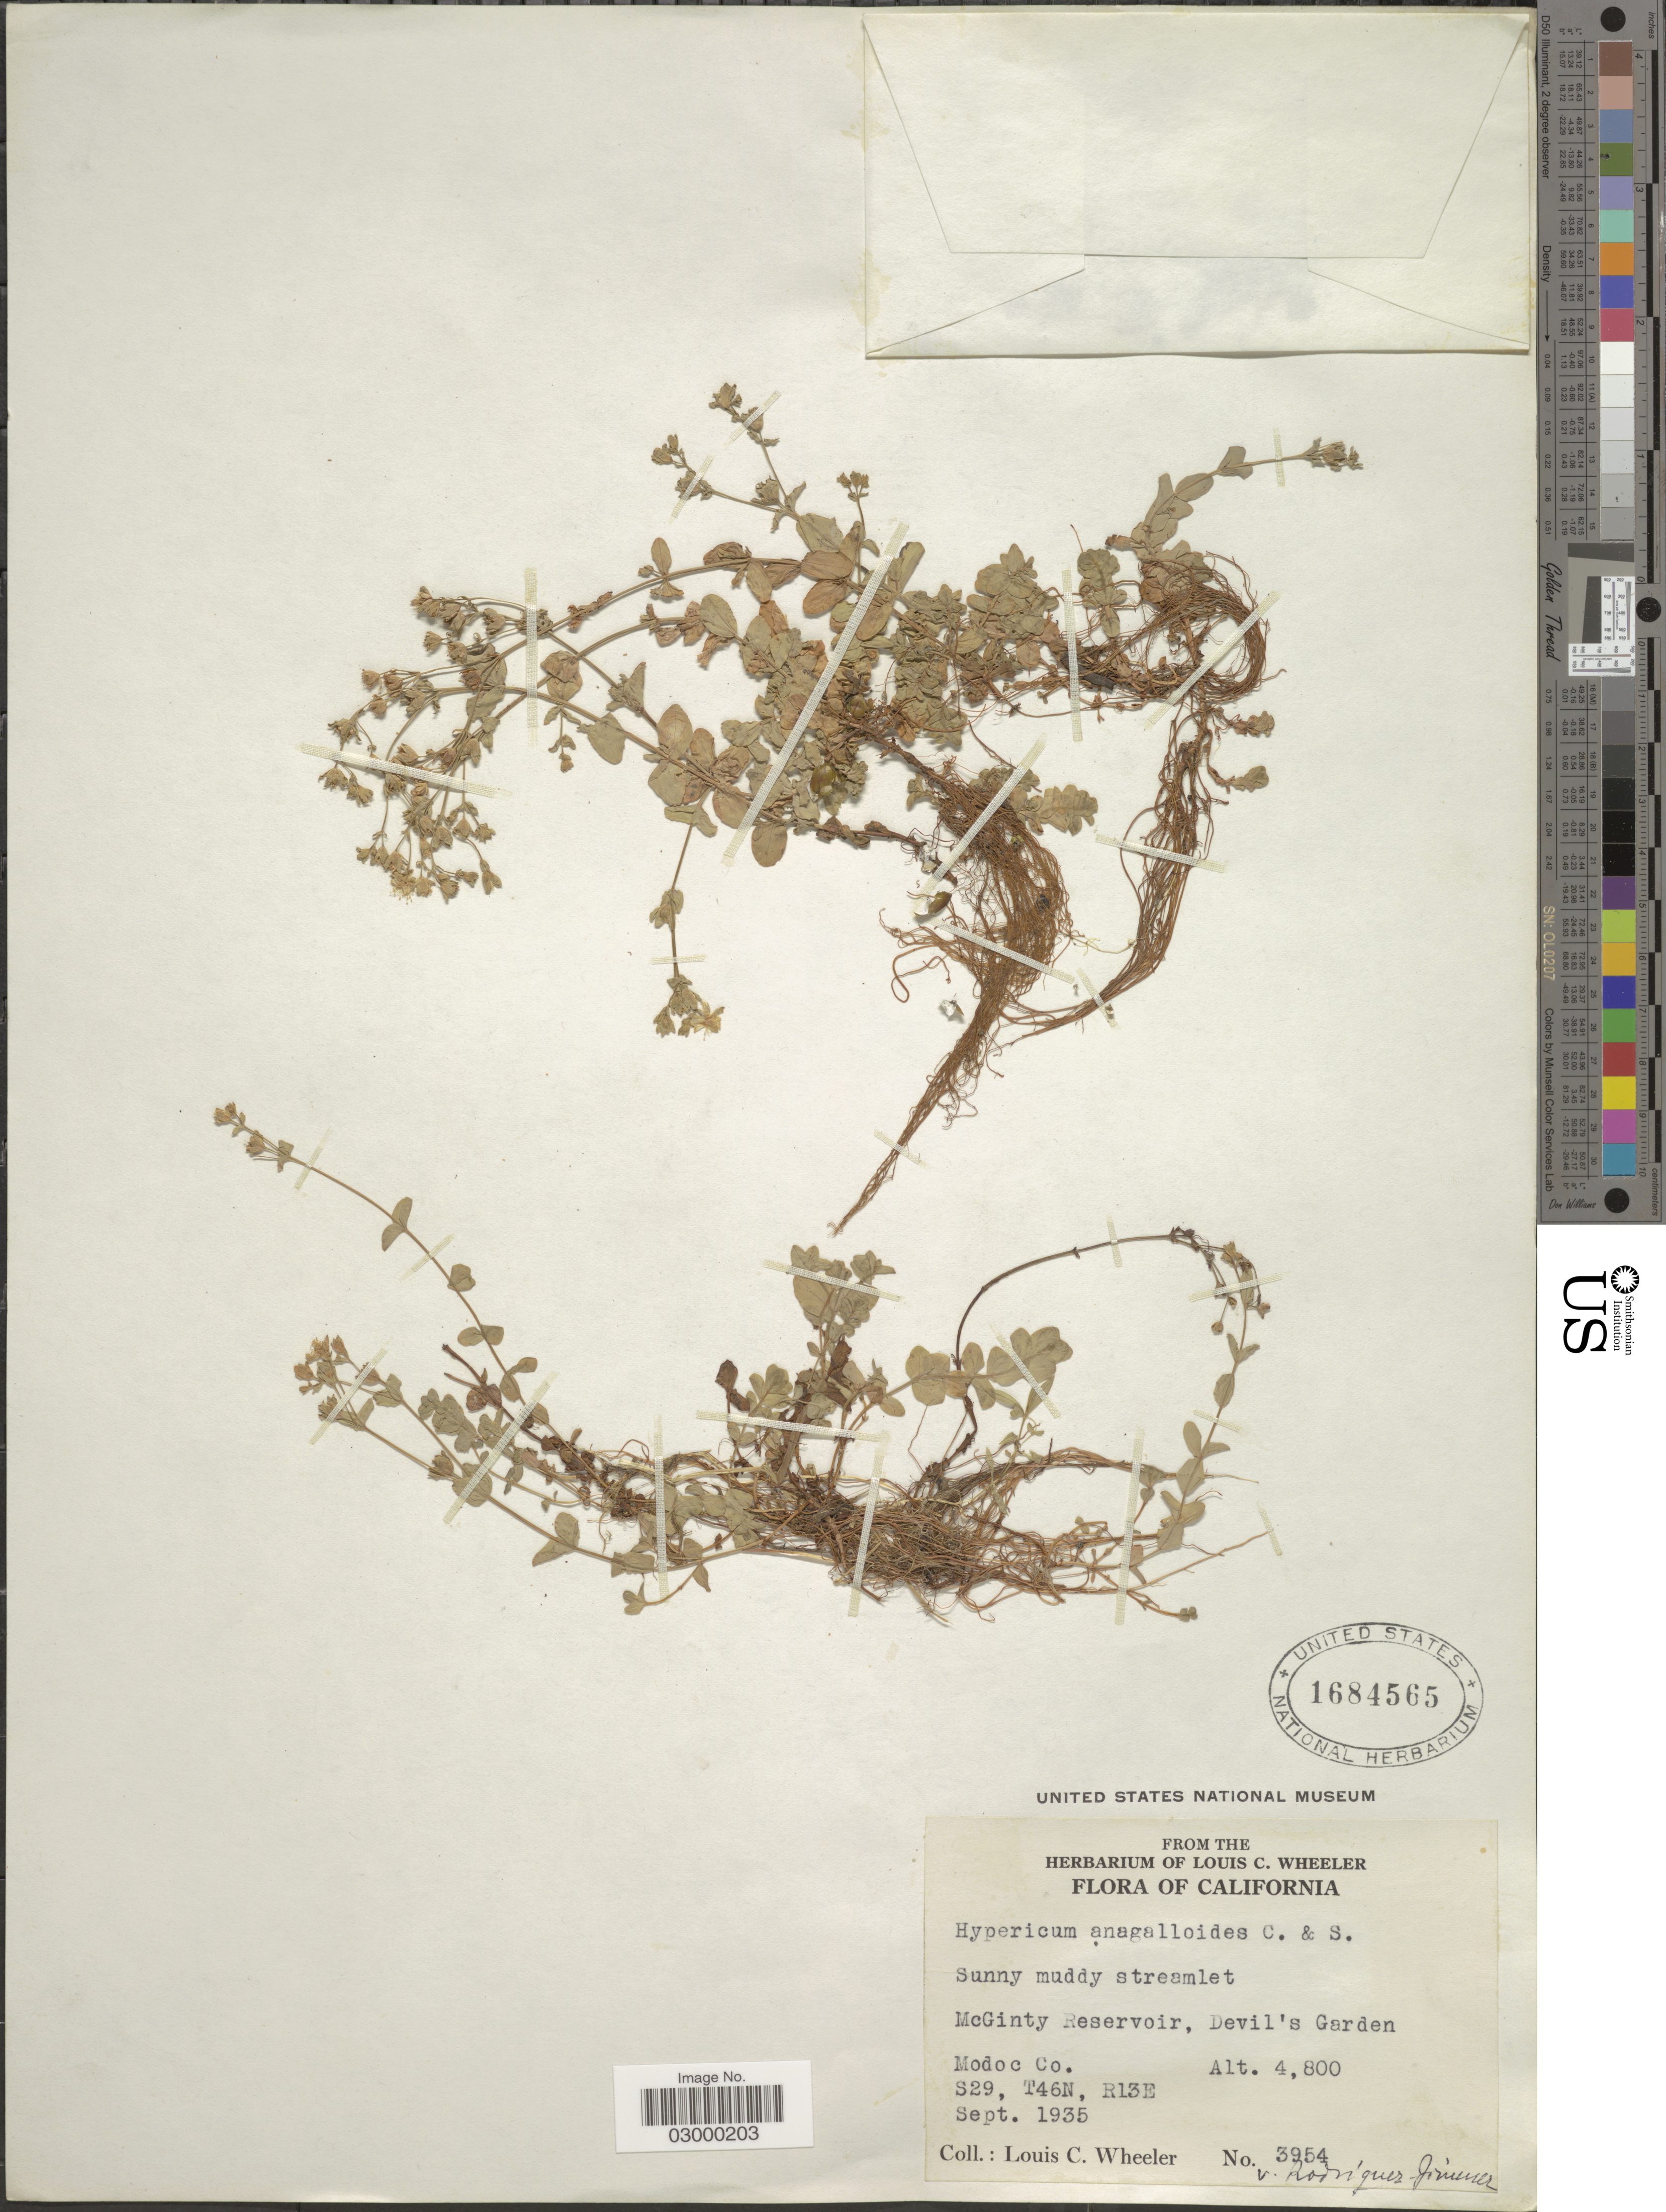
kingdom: Plantae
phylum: Tracheophyta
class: Magnoliopsida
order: Malpighiales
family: Hypericaceae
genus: Hypericum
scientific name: Hypericum anagalloides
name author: Cham. & Schltdl.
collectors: L. C. Wheeler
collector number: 3954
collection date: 1935-09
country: United States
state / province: California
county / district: Modoc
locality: McGinty Reservoir, Devil's Garden, Modoc Co., S29, T46N, R13E.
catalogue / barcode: US 1684565